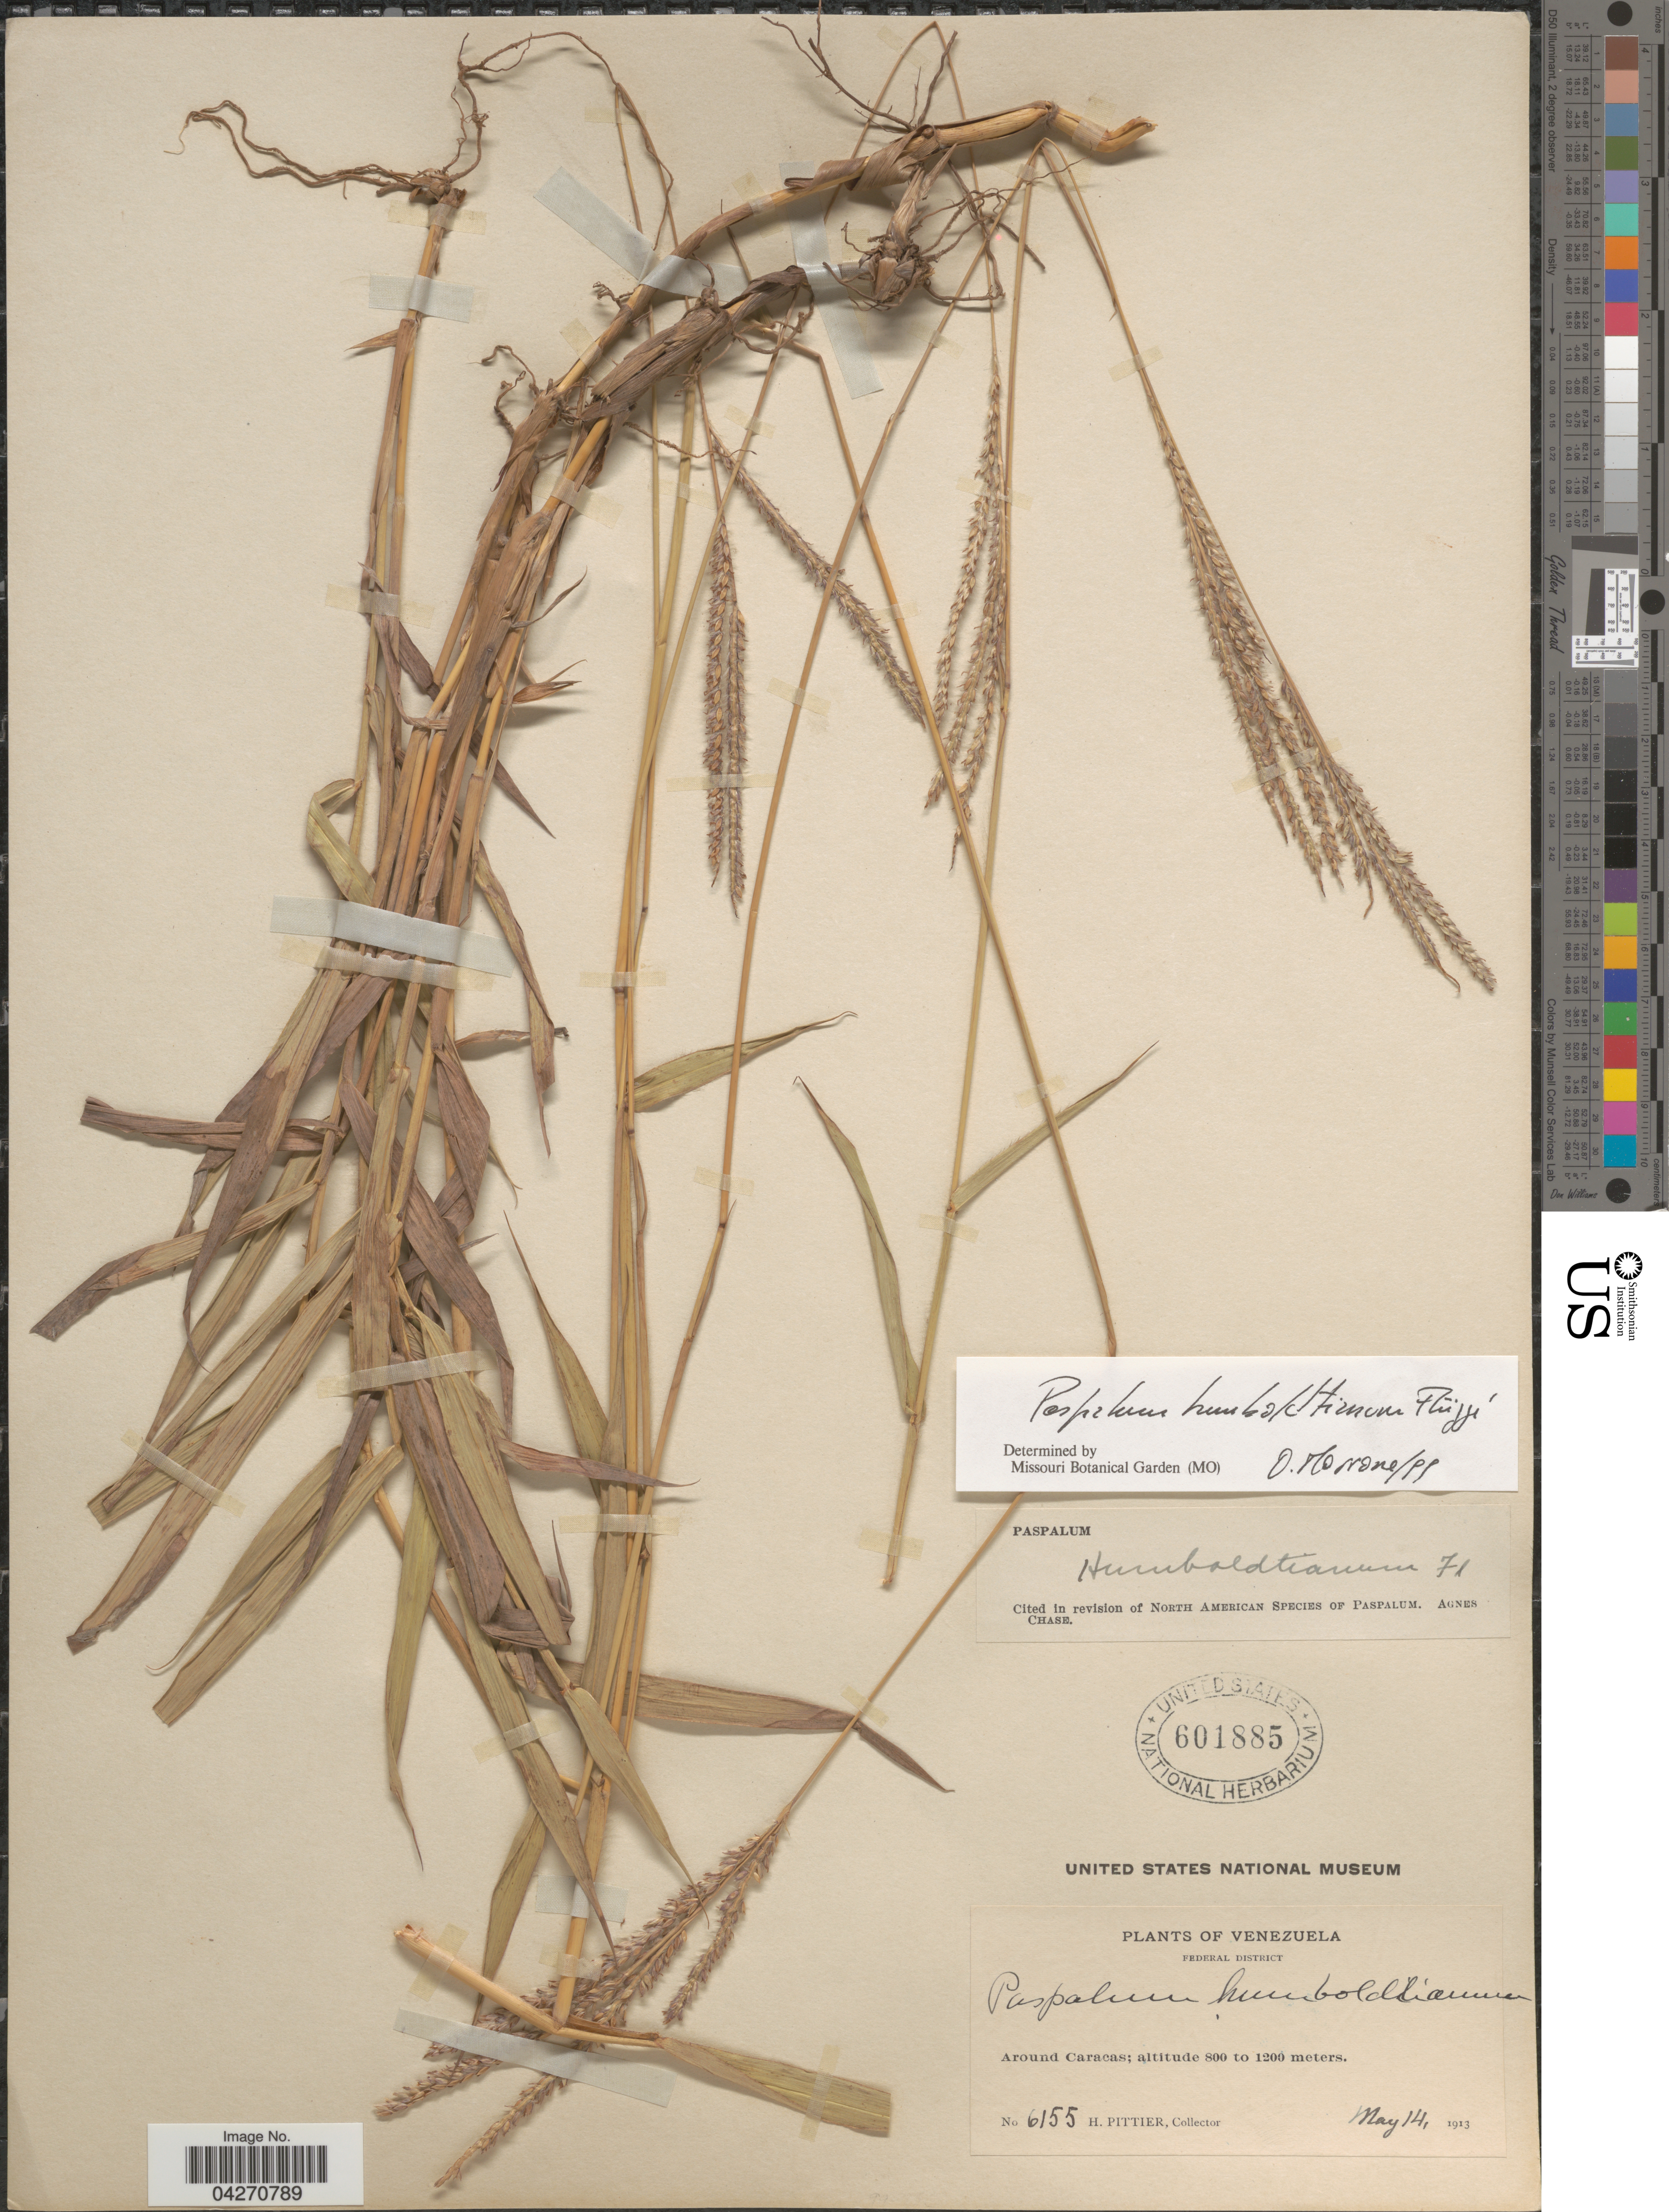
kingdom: Plantae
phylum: Tracheophyta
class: Liliopsida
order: Poales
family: Poaceae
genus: Paspalum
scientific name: Paspalum humboldtianum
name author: Flüggé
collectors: H. F. Pittier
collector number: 6155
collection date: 1913-05-14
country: Venezuela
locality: Federal District. Around Caracas.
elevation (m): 800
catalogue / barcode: US 601885